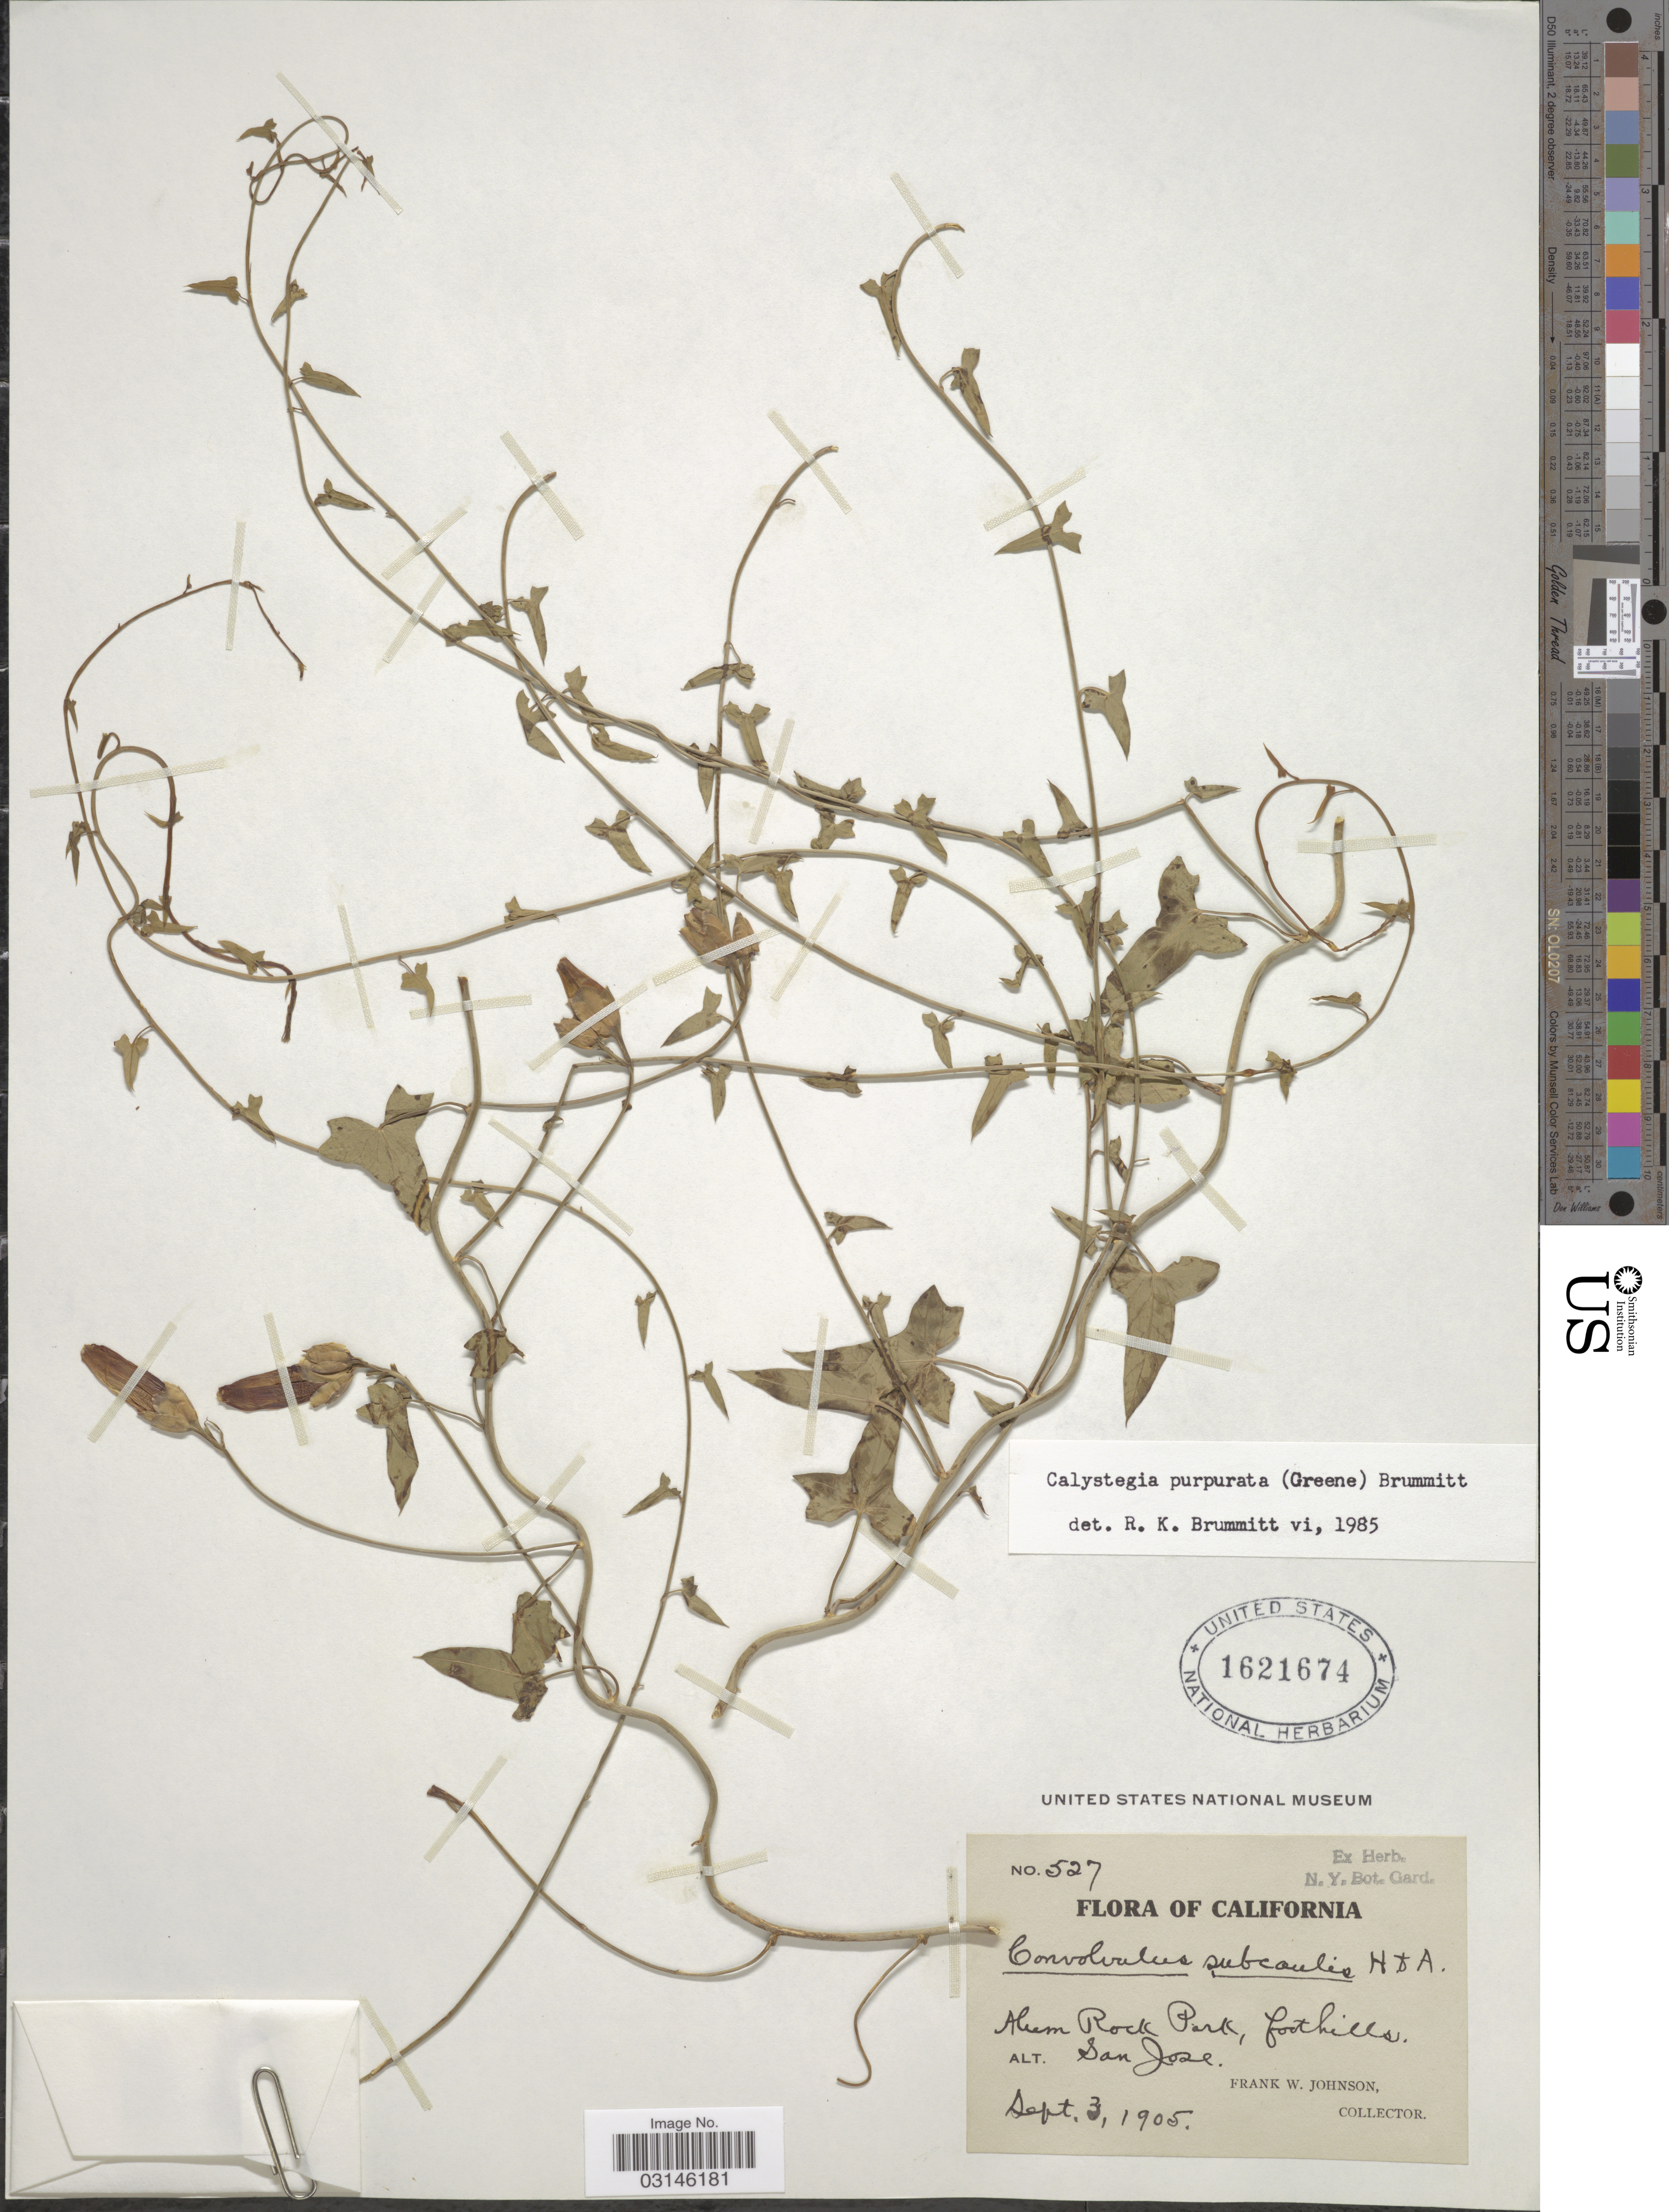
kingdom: Plantae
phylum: Tracheophyta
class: Magnoliopsida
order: Solanales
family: Convolvulaceae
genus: Calystegia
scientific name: Calystegia purpurata subsp. purpurata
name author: (Greene) Brummitt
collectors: F. W. Johnson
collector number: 527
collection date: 1905-09-03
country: United States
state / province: California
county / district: Santa Clara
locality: Alum Rock Park, foothills. San Jose.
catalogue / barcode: US 1621674